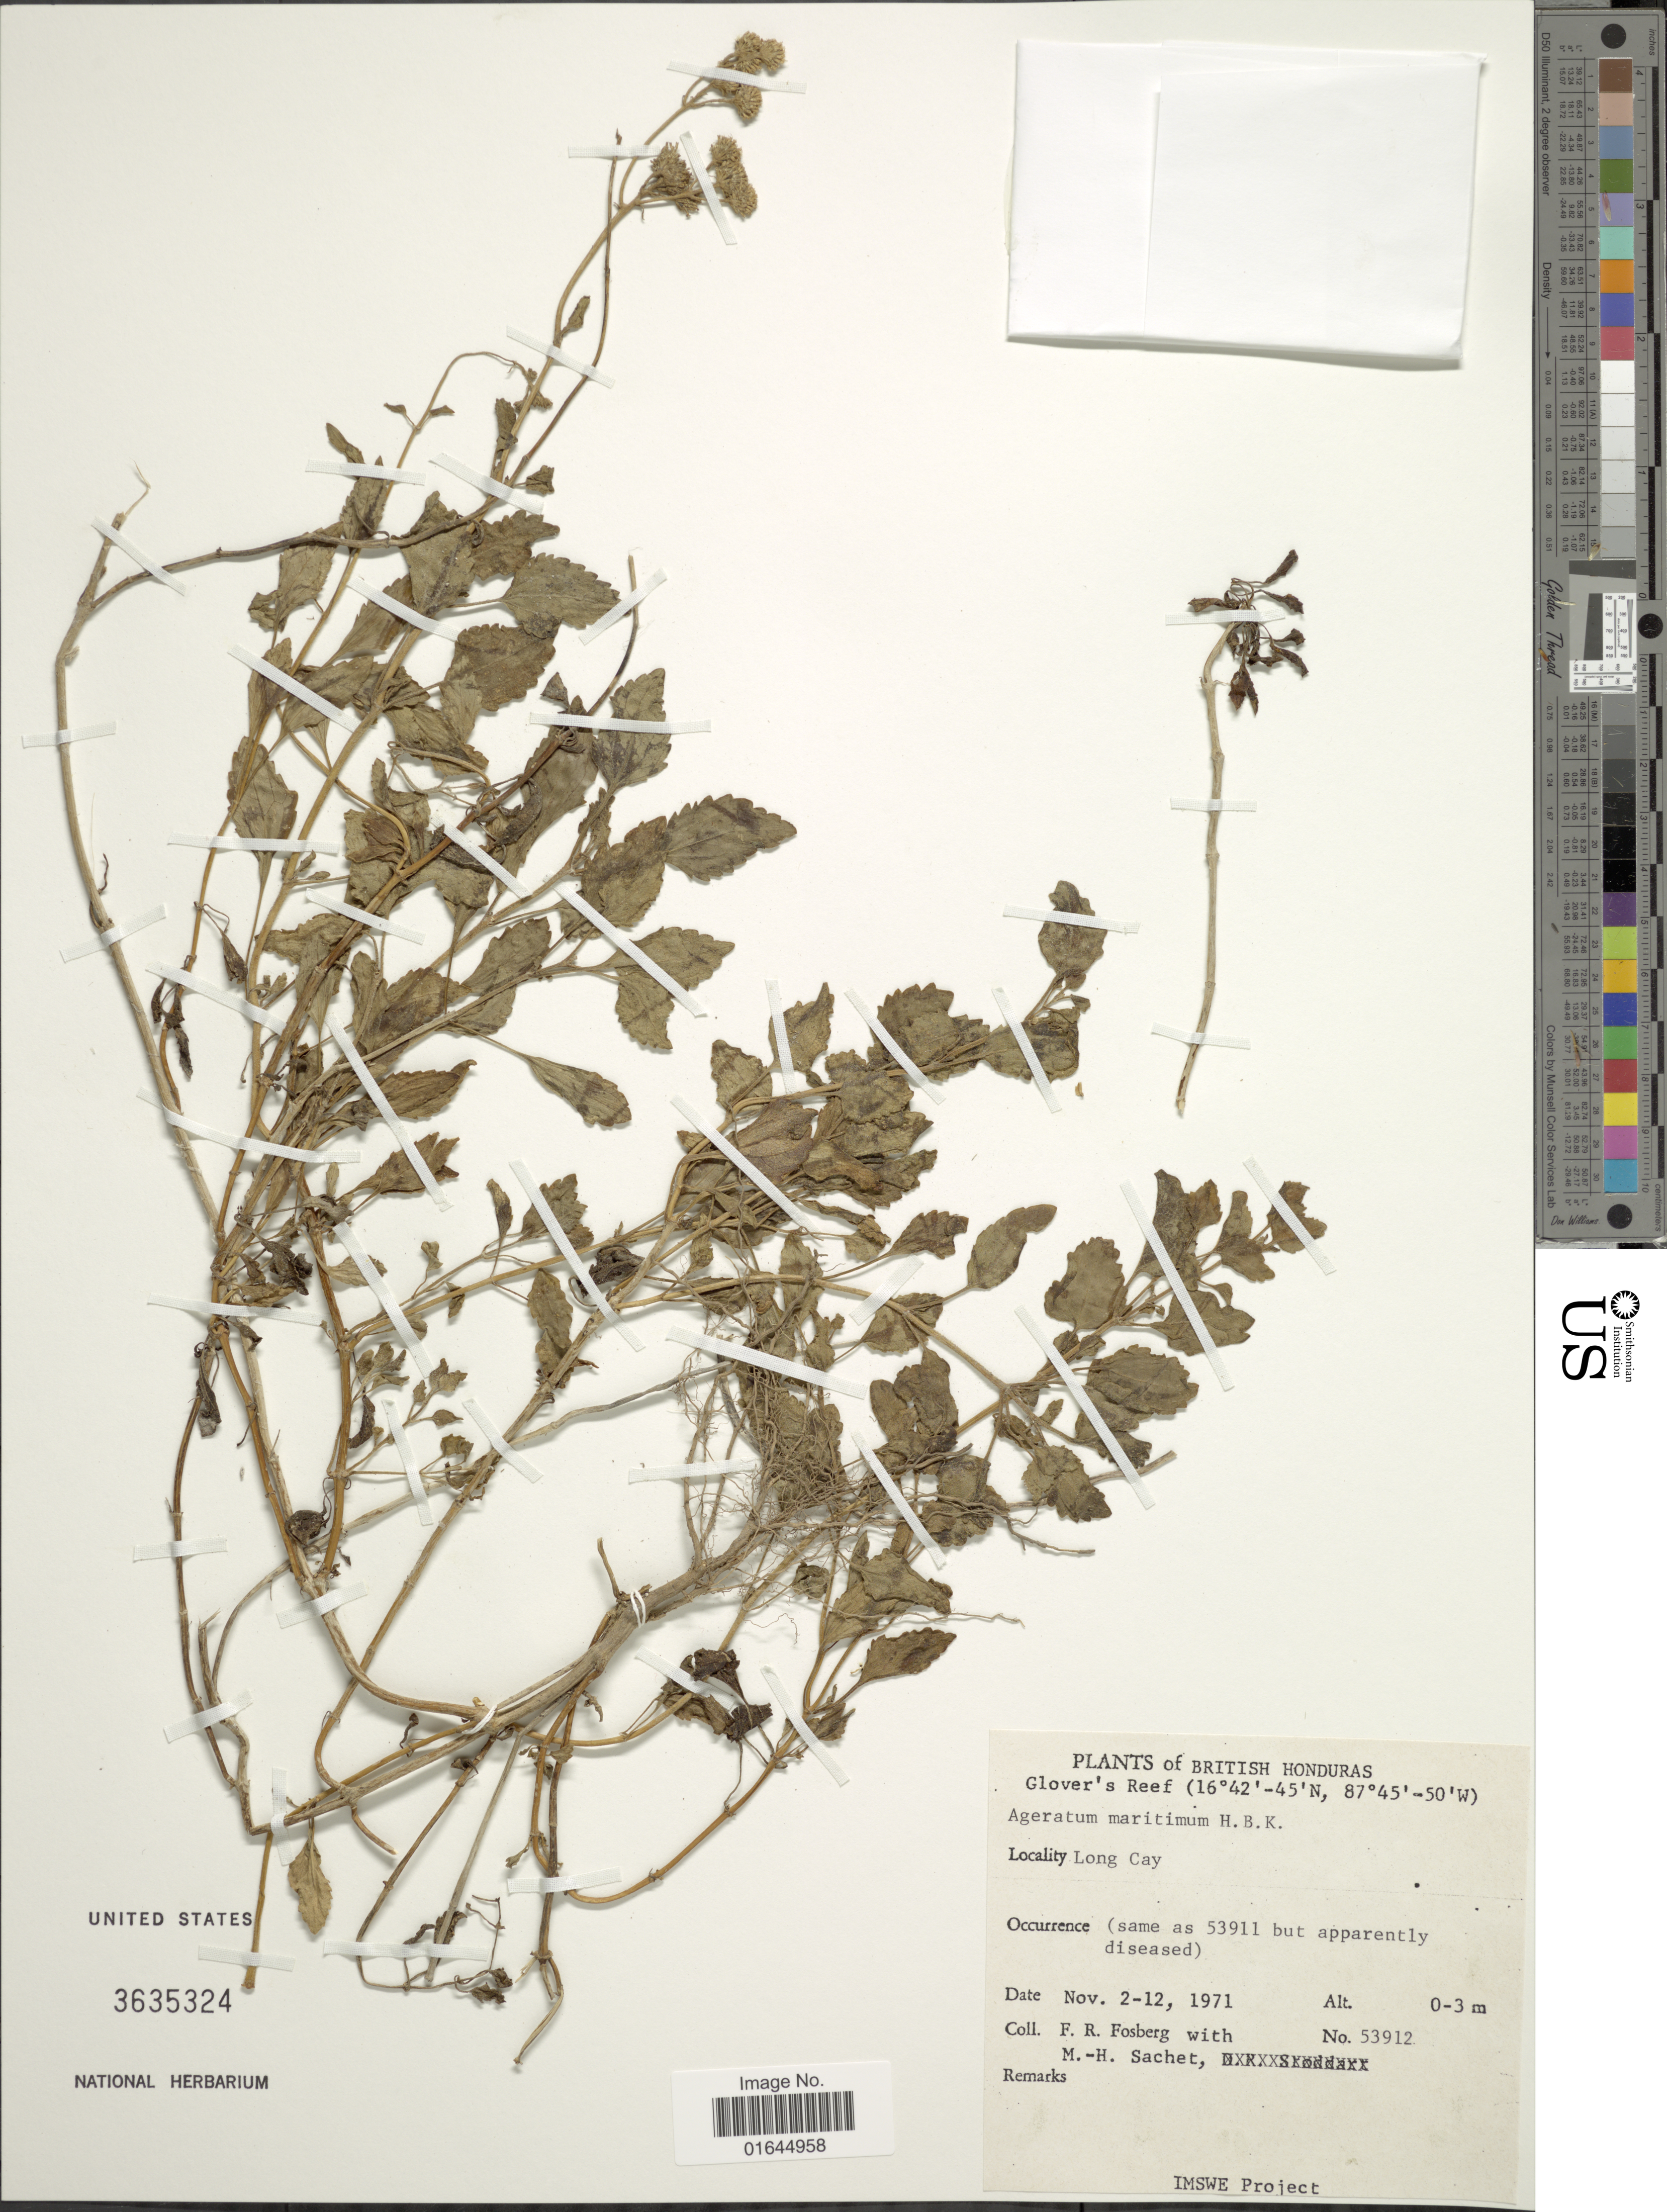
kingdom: Plantae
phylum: Tracheophyta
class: Magnoliopsida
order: Asterales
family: Asteraceae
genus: Ageratum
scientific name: Ageratum littorale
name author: A. Gray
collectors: F. R. Fosberg & M.-H. Sachet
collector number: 53912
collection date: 1971-11-02/1971-11-12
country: Belize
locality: British Honduras, Long Cay. Golver's Reef.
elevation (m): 0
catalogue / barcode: US 3635324